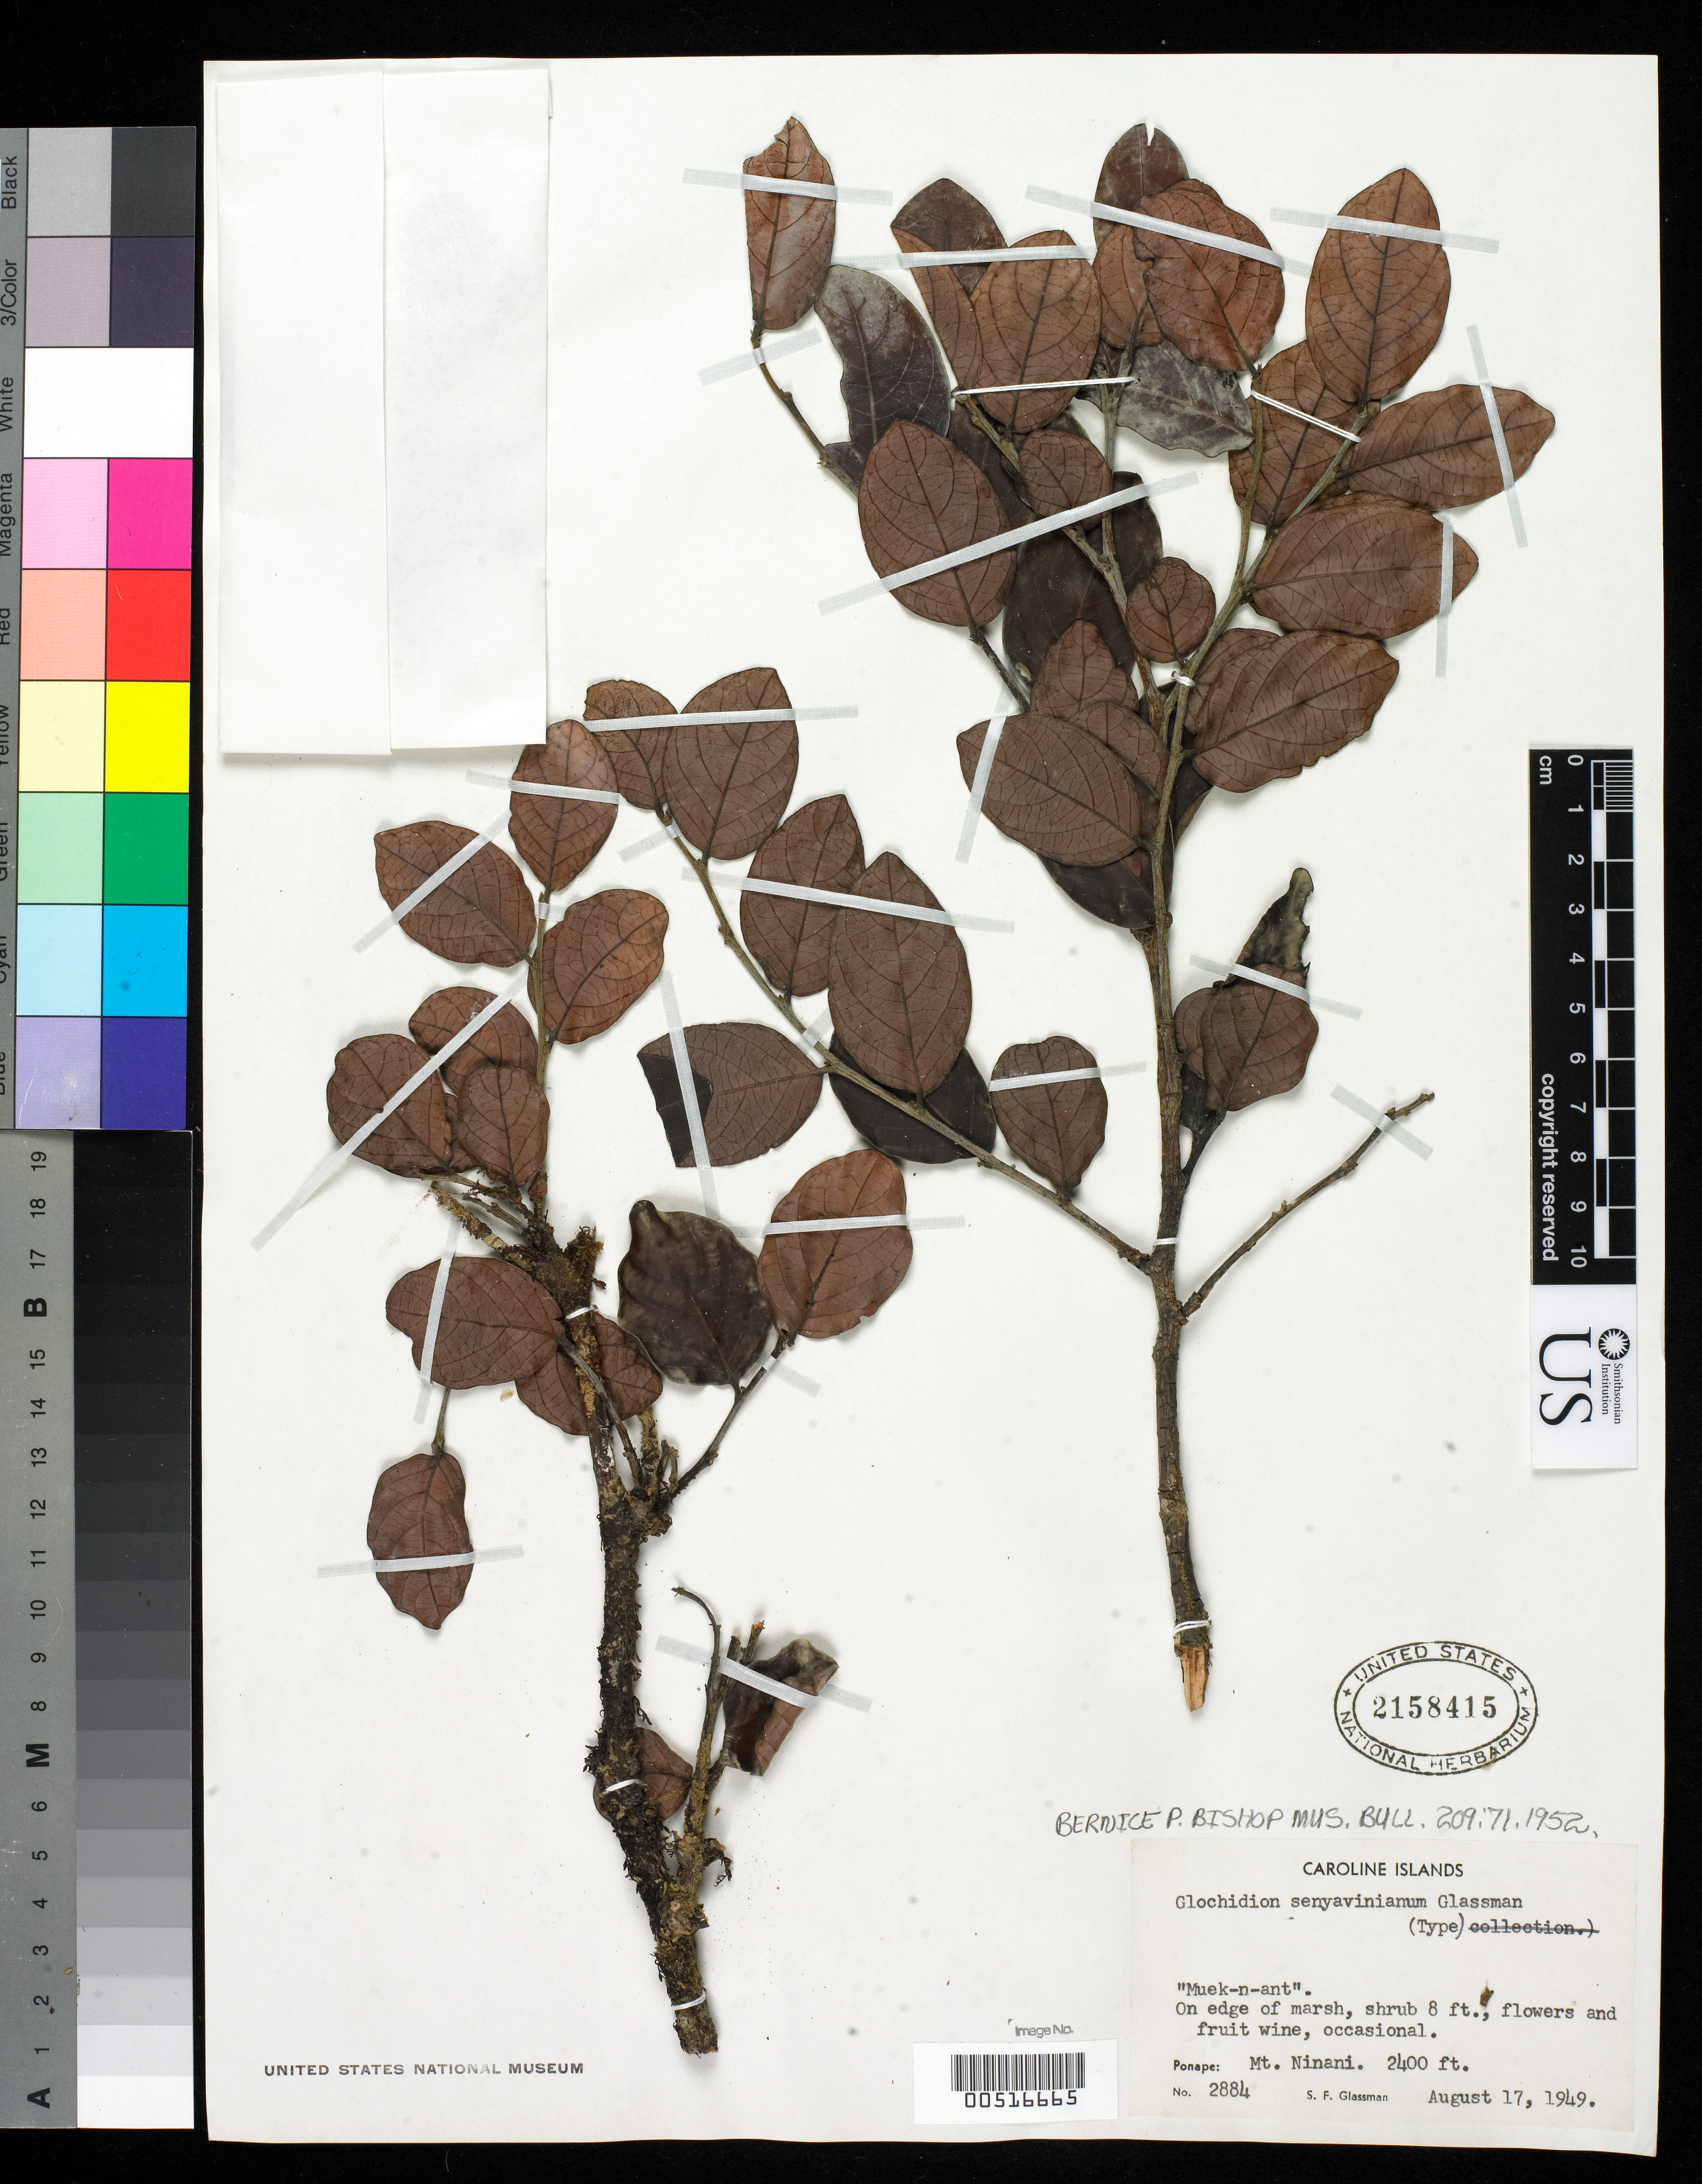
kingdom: Plantae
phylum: Tracheophyta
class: Magnoliopsida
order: Malpighiales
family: Phyllanthaceae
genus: Glochidion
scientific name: Glochidion senyavinianum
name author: Glassman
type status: Holotype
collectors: S. F. Glassman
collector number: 2884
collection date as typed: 17 Aug 1949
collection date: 1949-08-17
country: Micronesia, Federated States of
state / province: Pohnpei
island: Pohnpei [Ponape]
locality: Mt. Ninani.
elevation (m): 732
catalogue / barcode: US 2158415